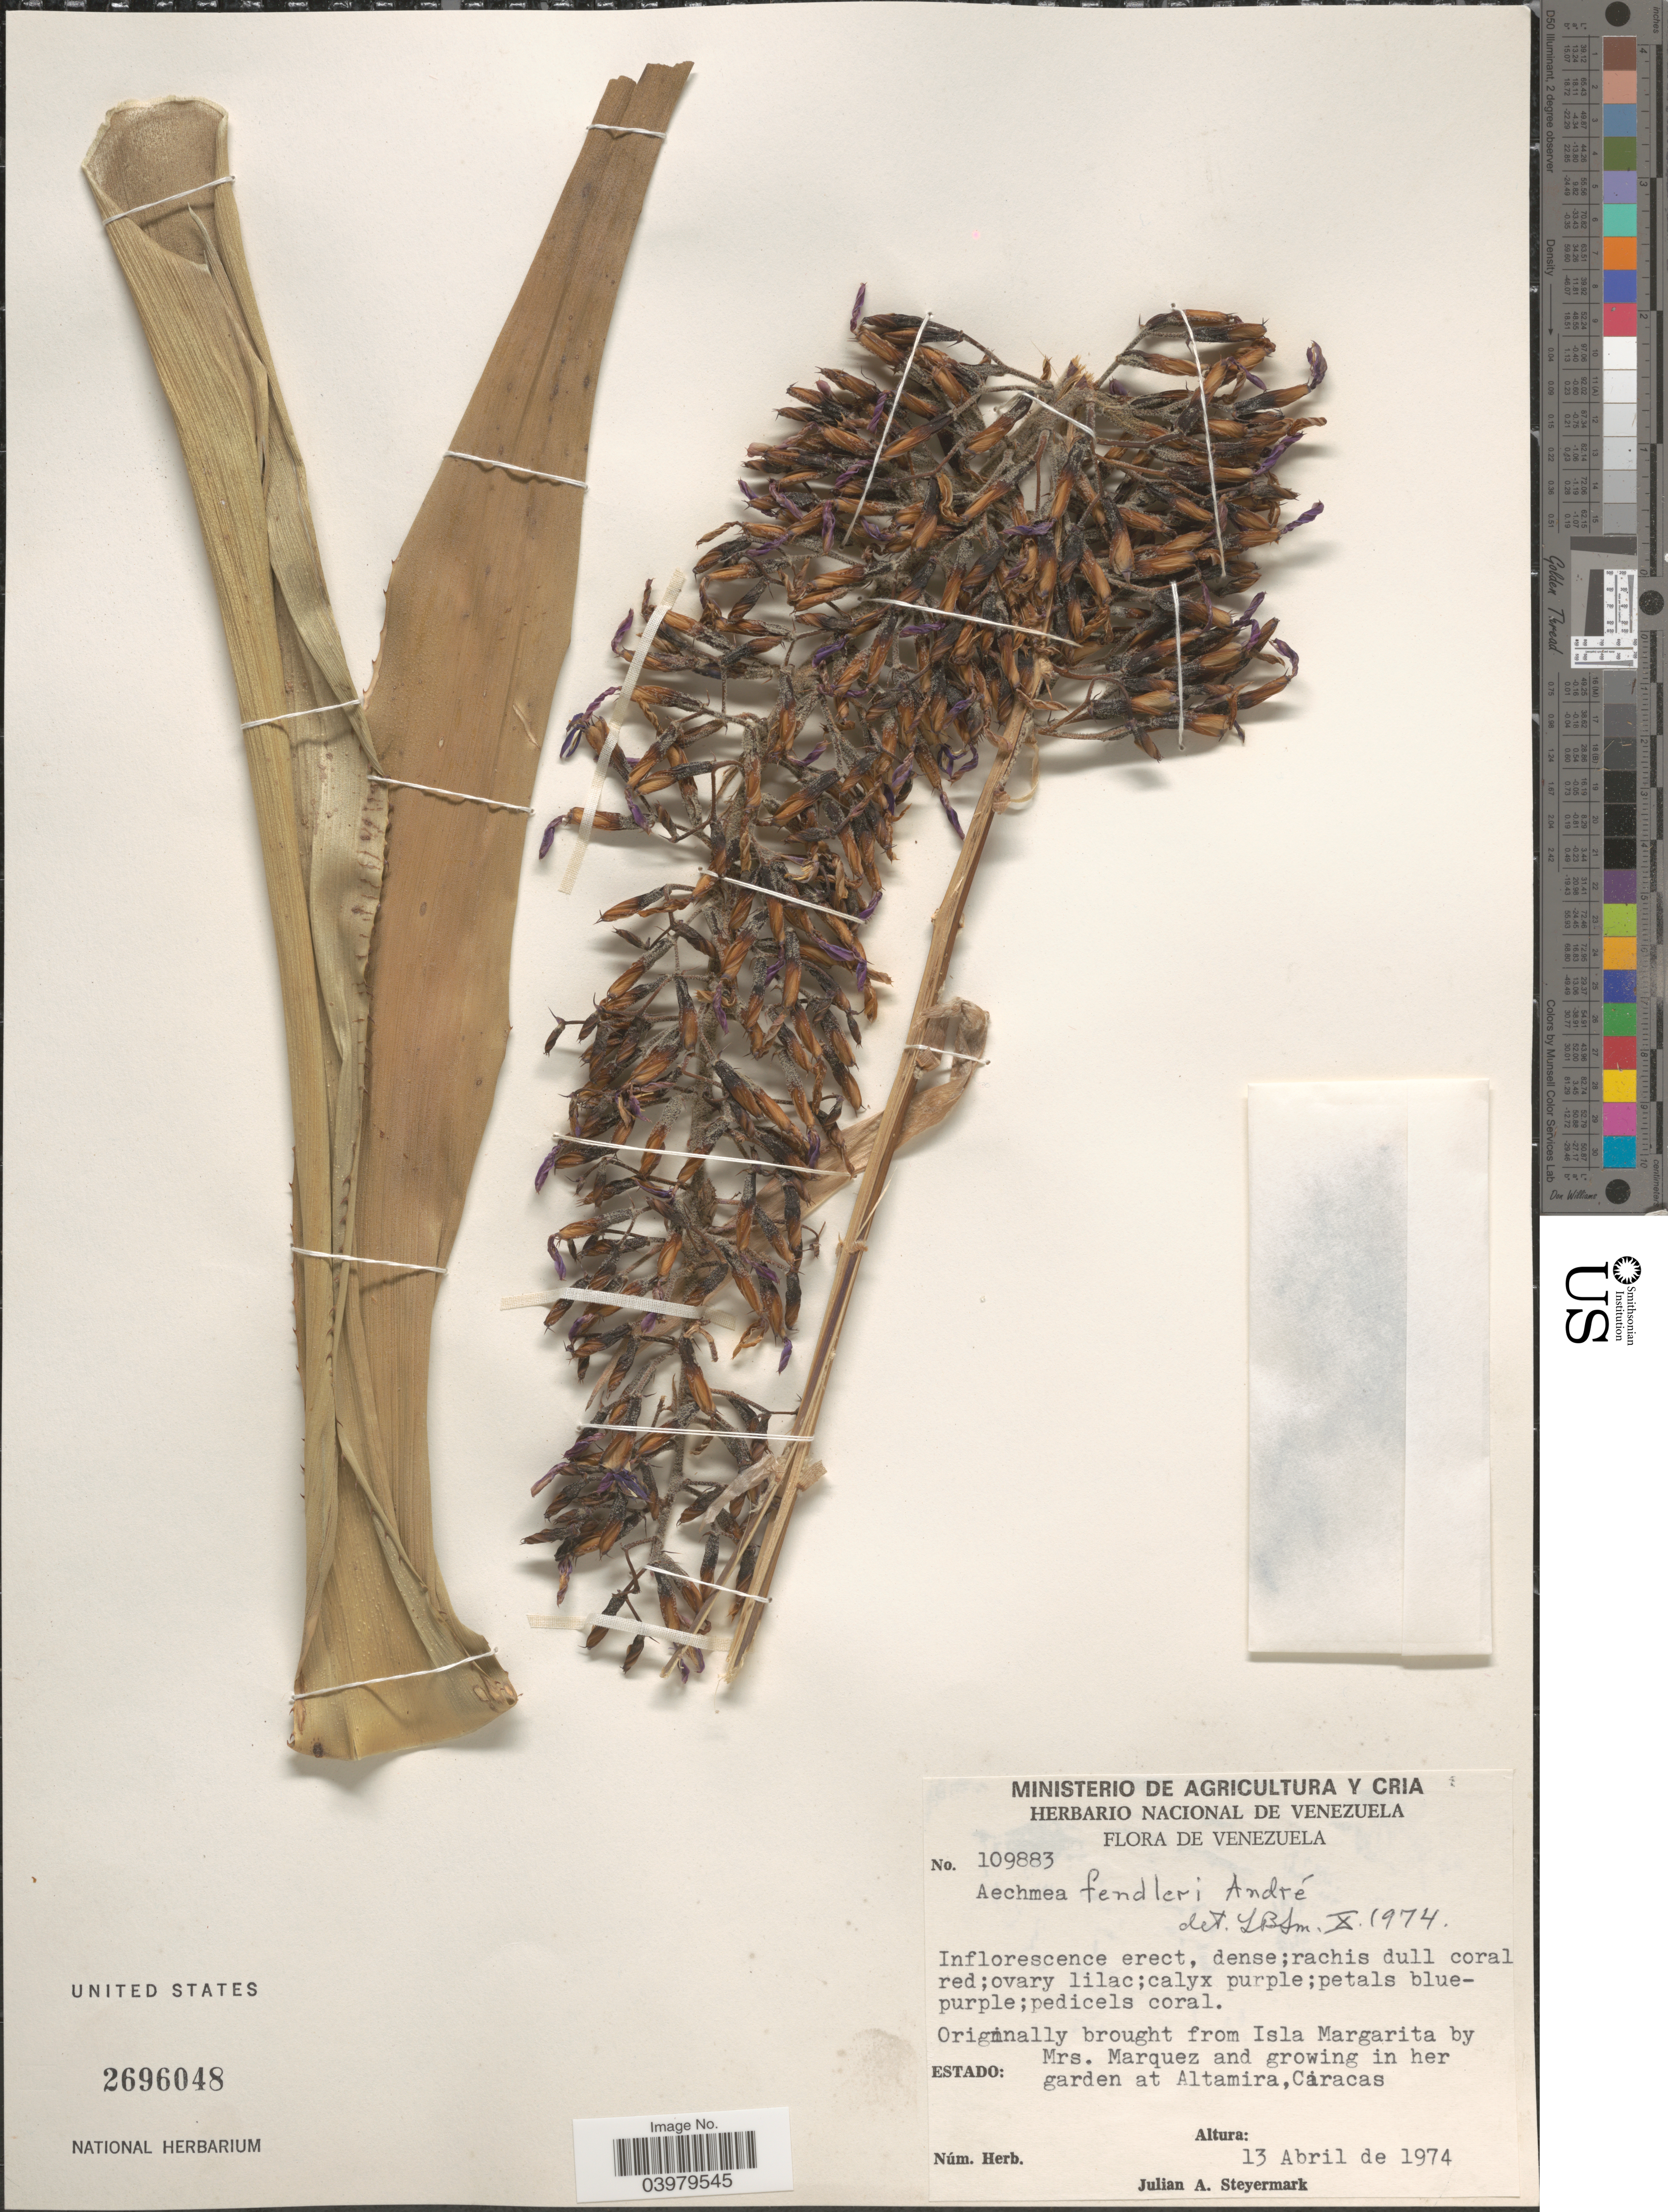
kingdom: Plantae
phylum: Tracheophyta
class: Liliopsida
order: Poales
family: Bromeliaceae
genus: Aechmea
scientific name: Aechmea fendleri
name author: André ex Mez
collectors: J. Steyermark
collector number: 109883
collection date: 1974-04-13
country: Venezuela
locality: In her garden at Altamira, Caracas. [unsure placement]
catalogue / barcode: US 2696048